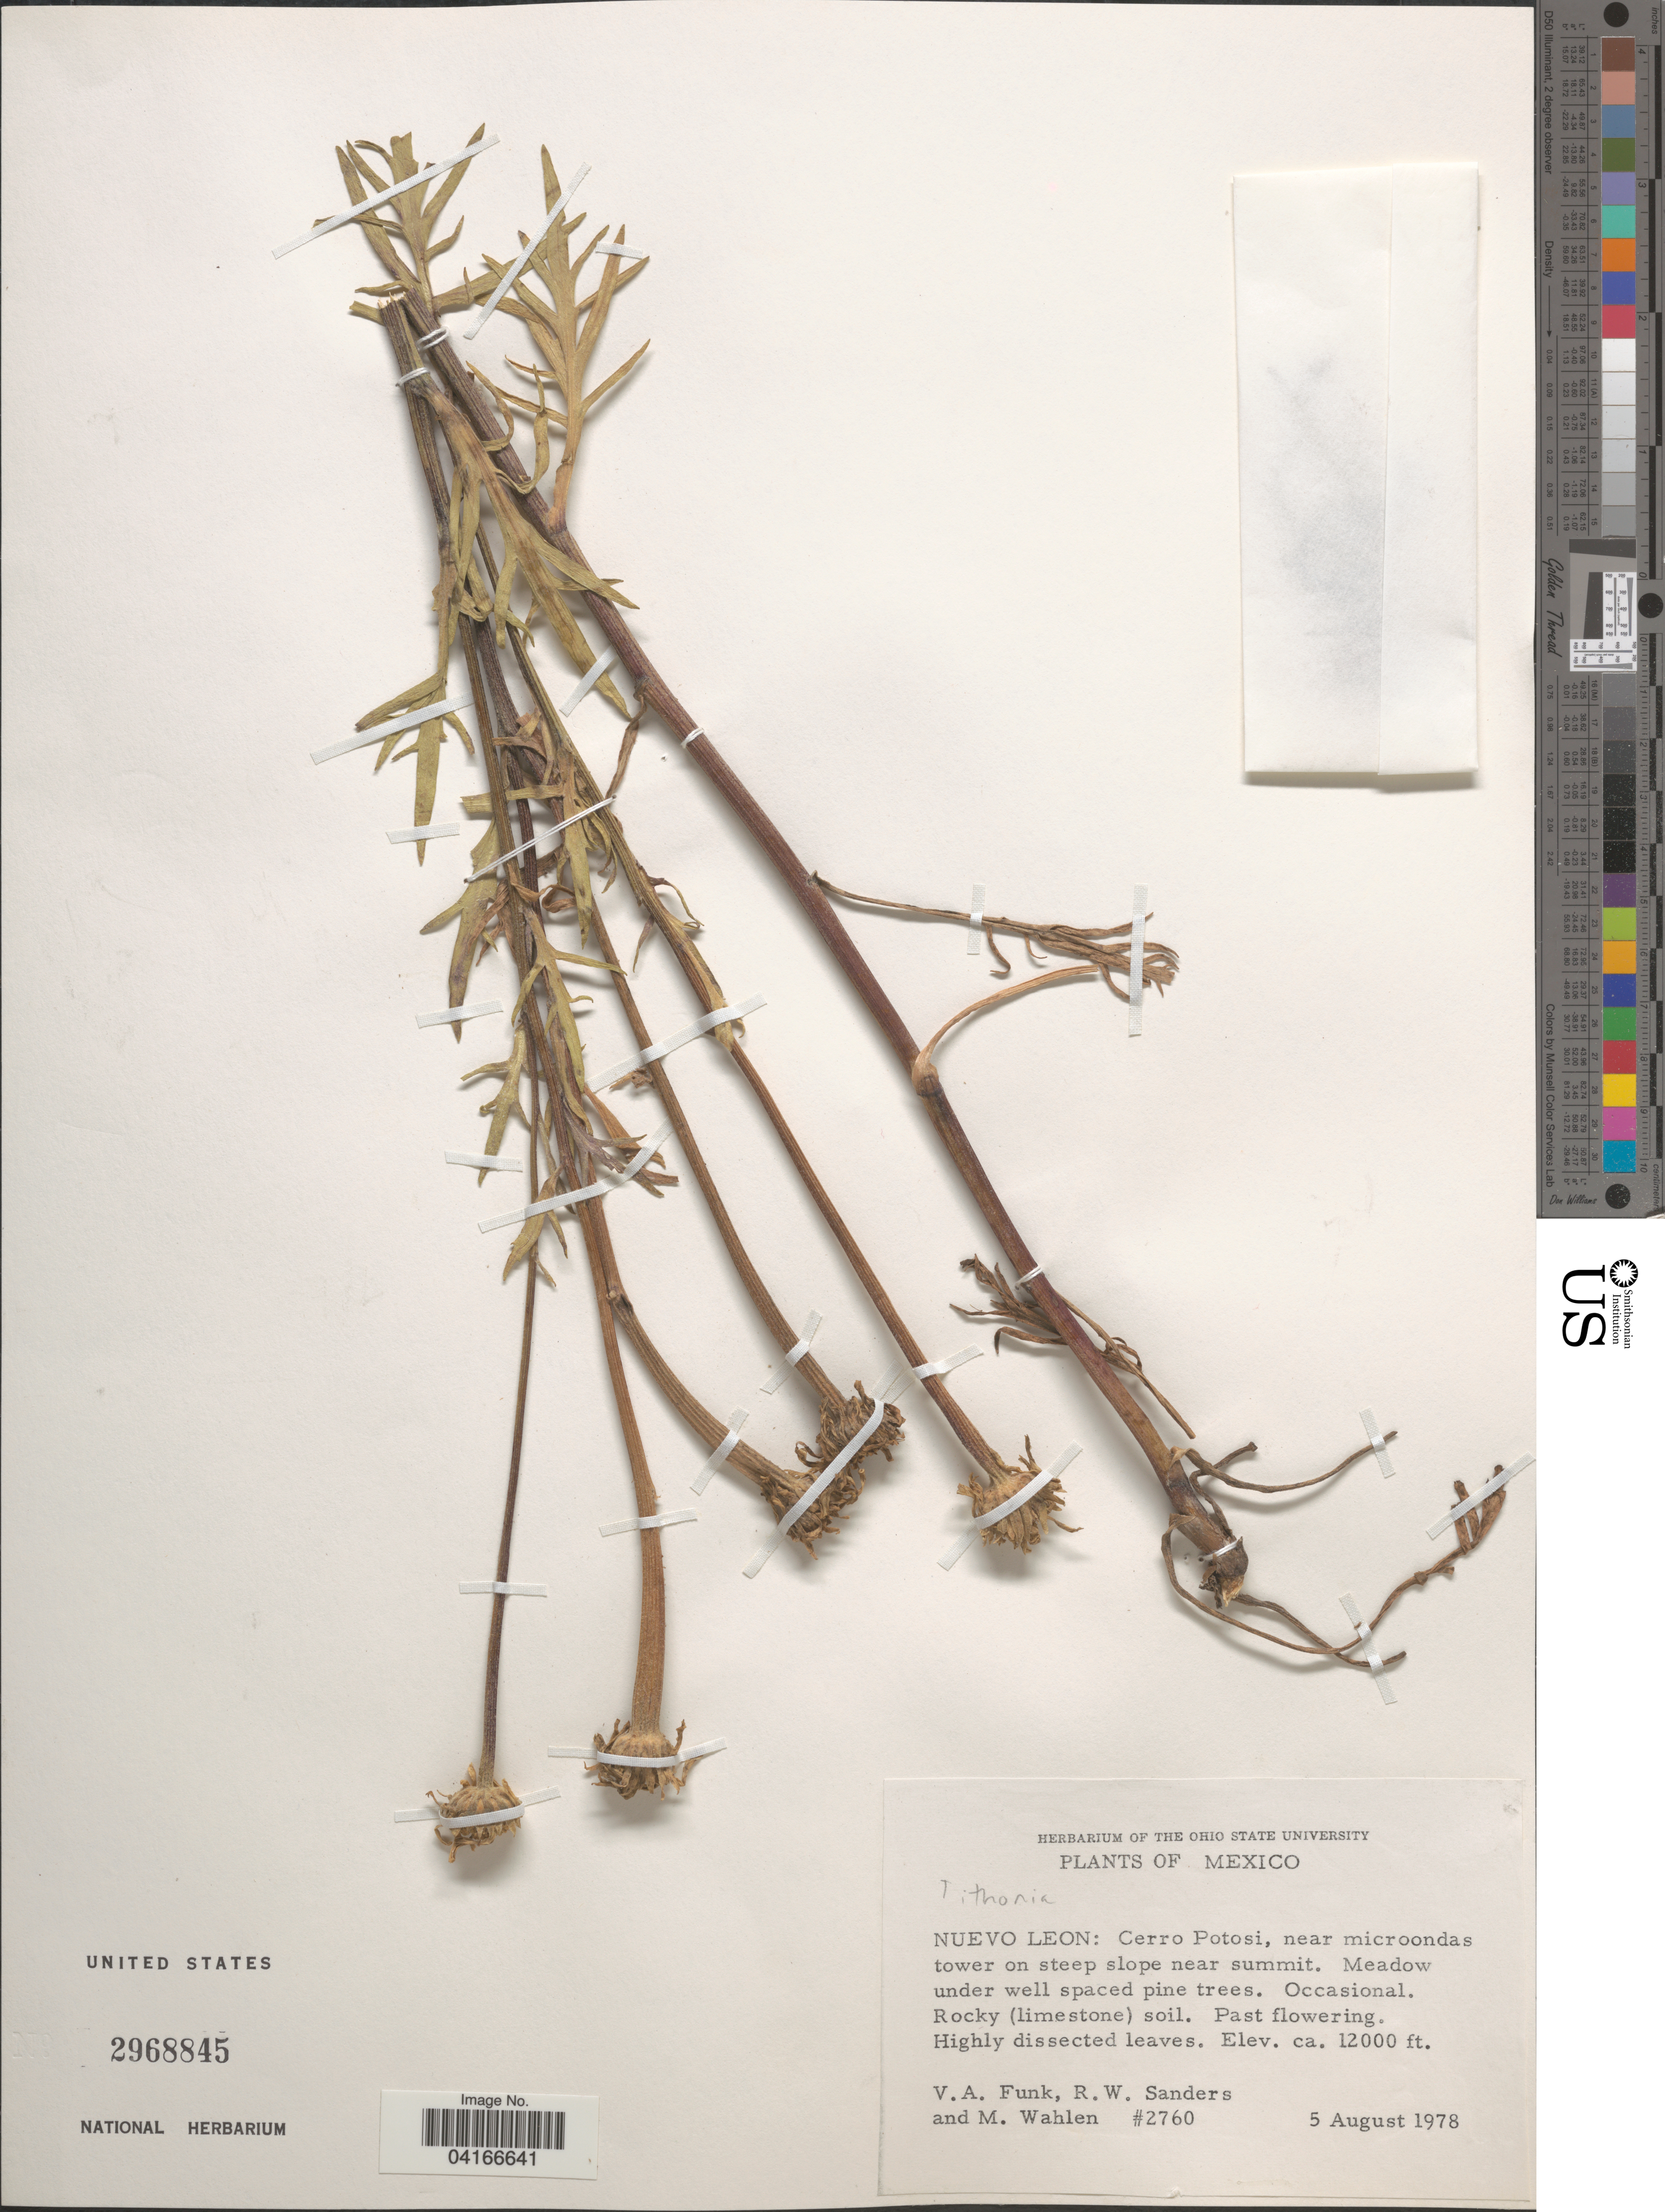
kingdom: Plantae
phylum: Tracheophyta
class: Magnoliopsida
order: Asterales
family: Asteraceae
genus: Tithonia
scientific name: Tithonia sp.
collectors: V. Funk, R. W. Sanders & M. Wahlen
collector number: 2760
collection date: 1978-08-05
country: Mexico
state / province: Nuevo León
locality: Cerro Potosi, near microondas tower on steep slope near summit.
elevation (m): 3658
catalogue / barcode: US 2968845